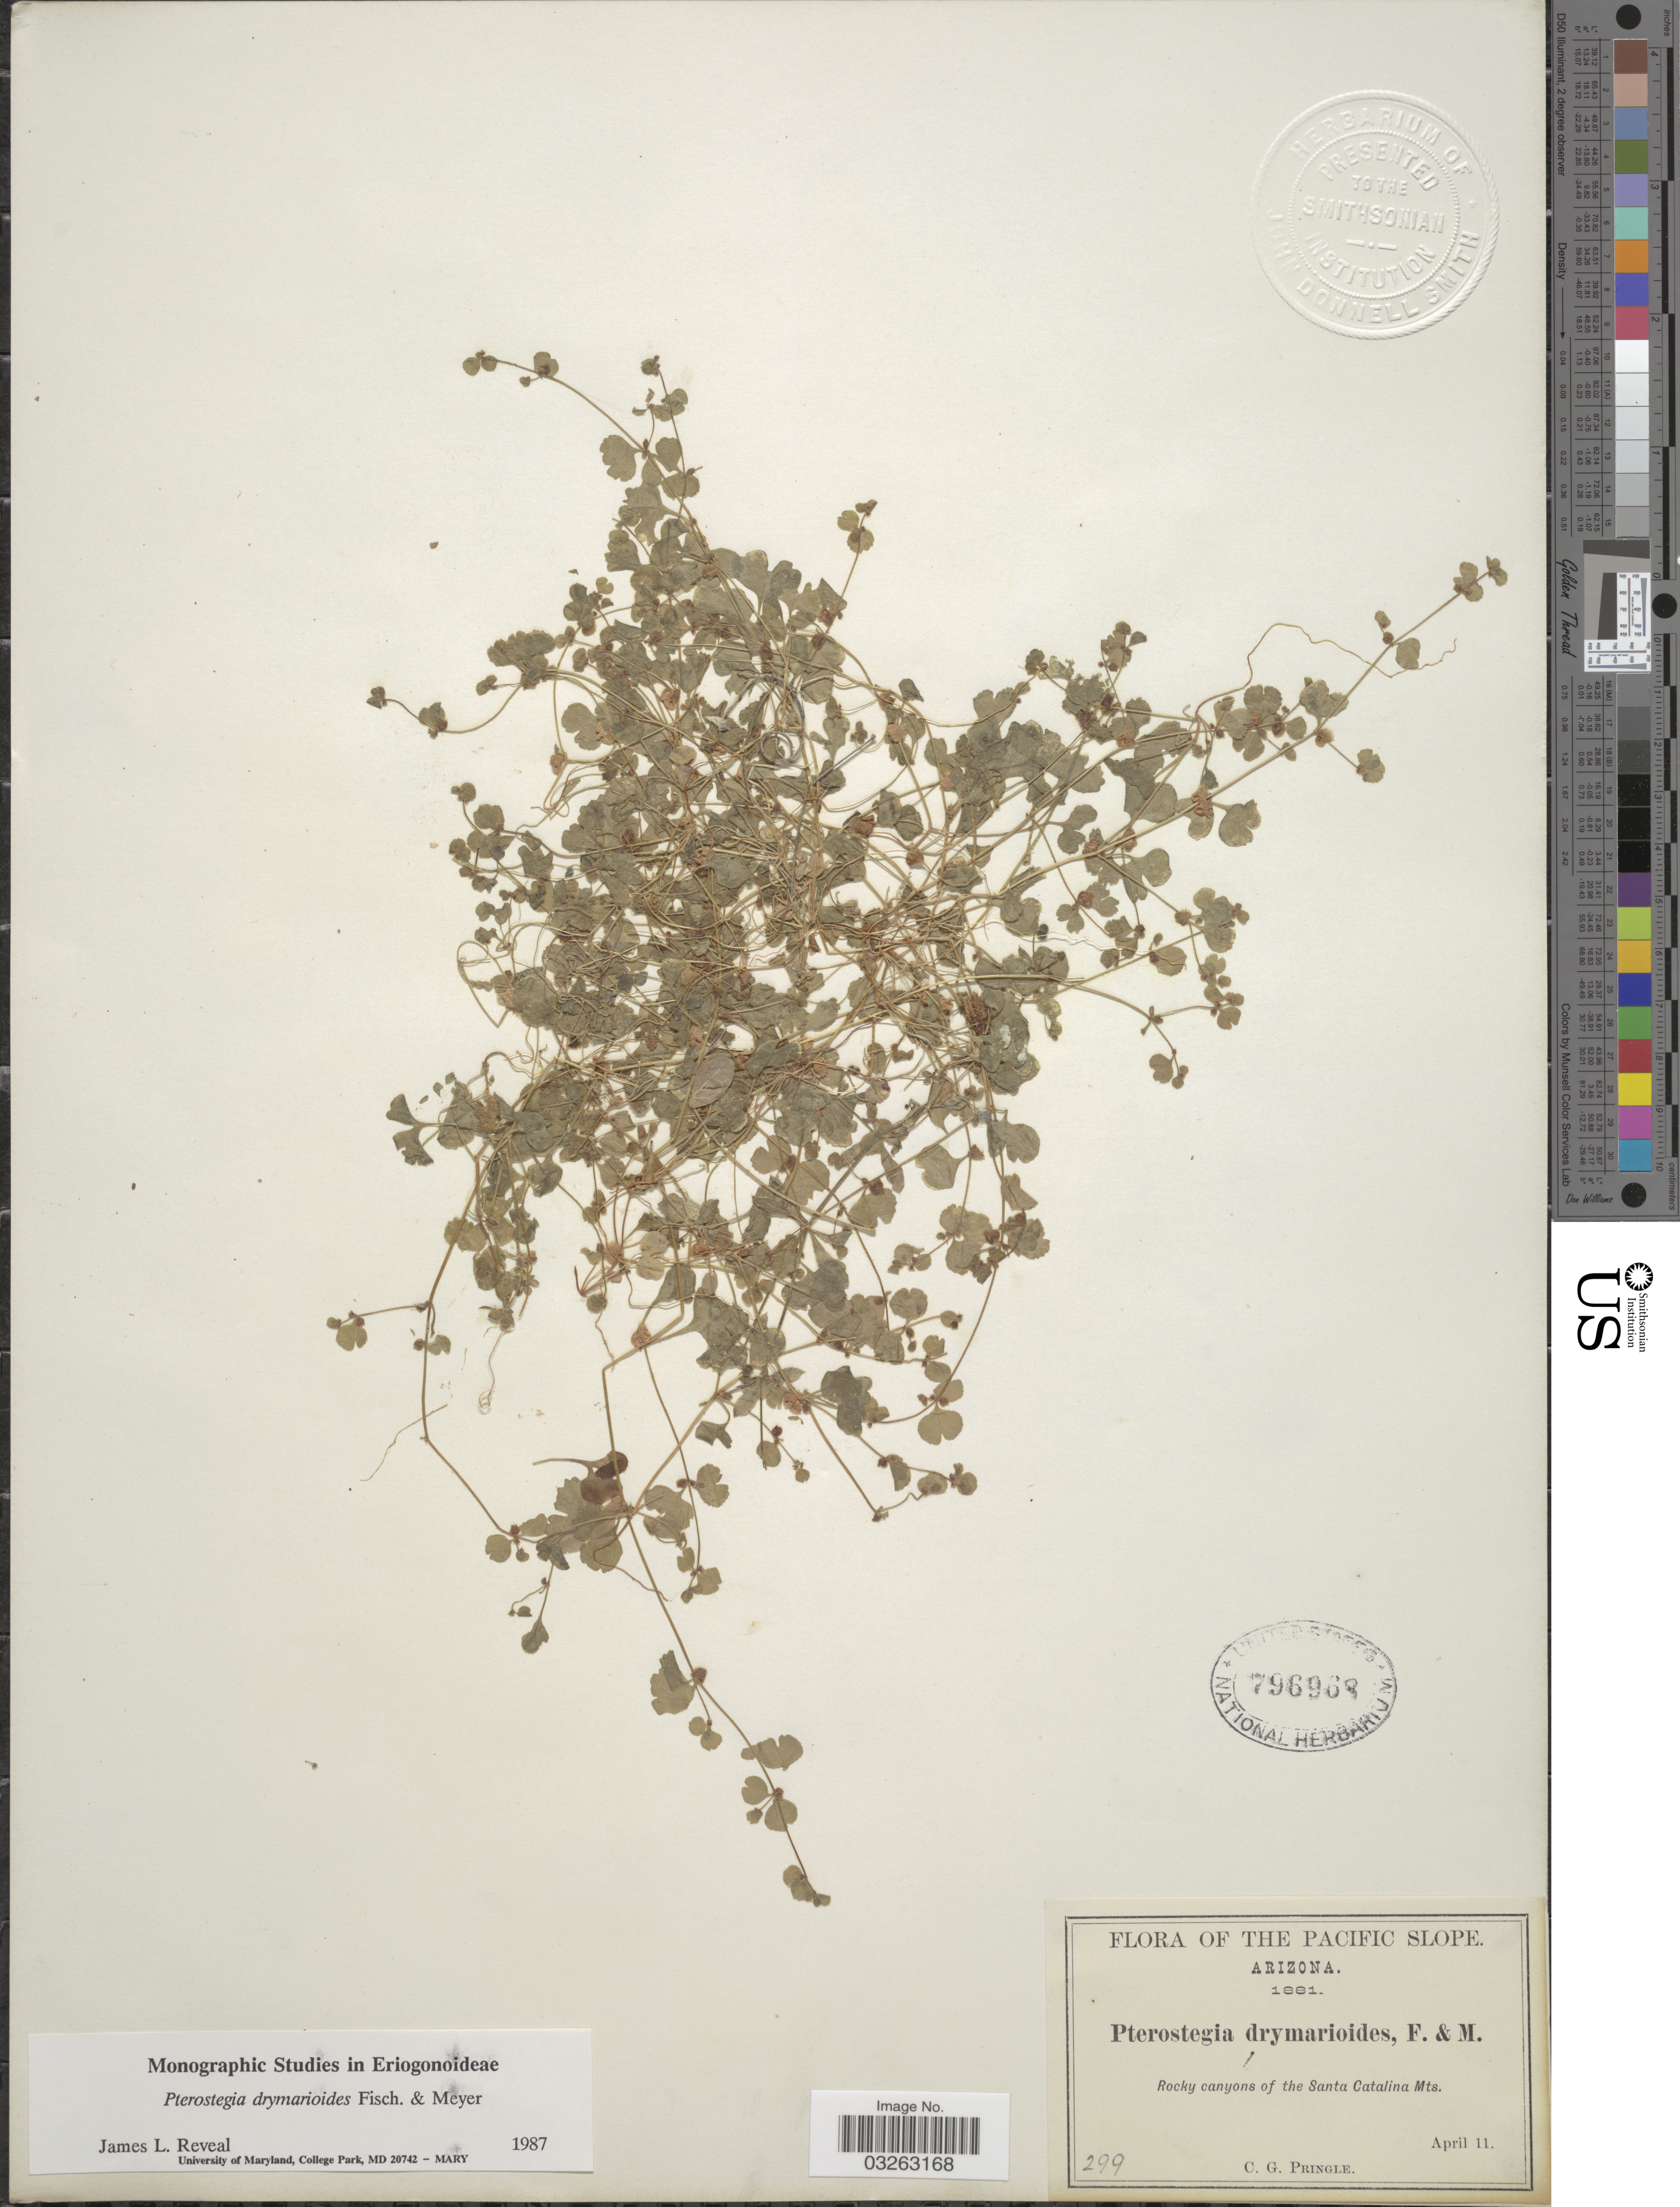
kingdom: Plantae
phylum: Tracheophyta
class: Magnoliopsida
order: Caryophyllales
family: Polygonaceae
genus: Pterostegia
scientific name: Pterostegia drymarioides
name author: Fisch. & C.A. Mey.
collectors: C. G. Pringle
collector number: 299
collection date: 1881-04-11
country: United States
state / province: Arizona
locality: The Pacific Slope, Rocky canyons of the Santa Catalina Mts.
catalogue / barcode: US 796968